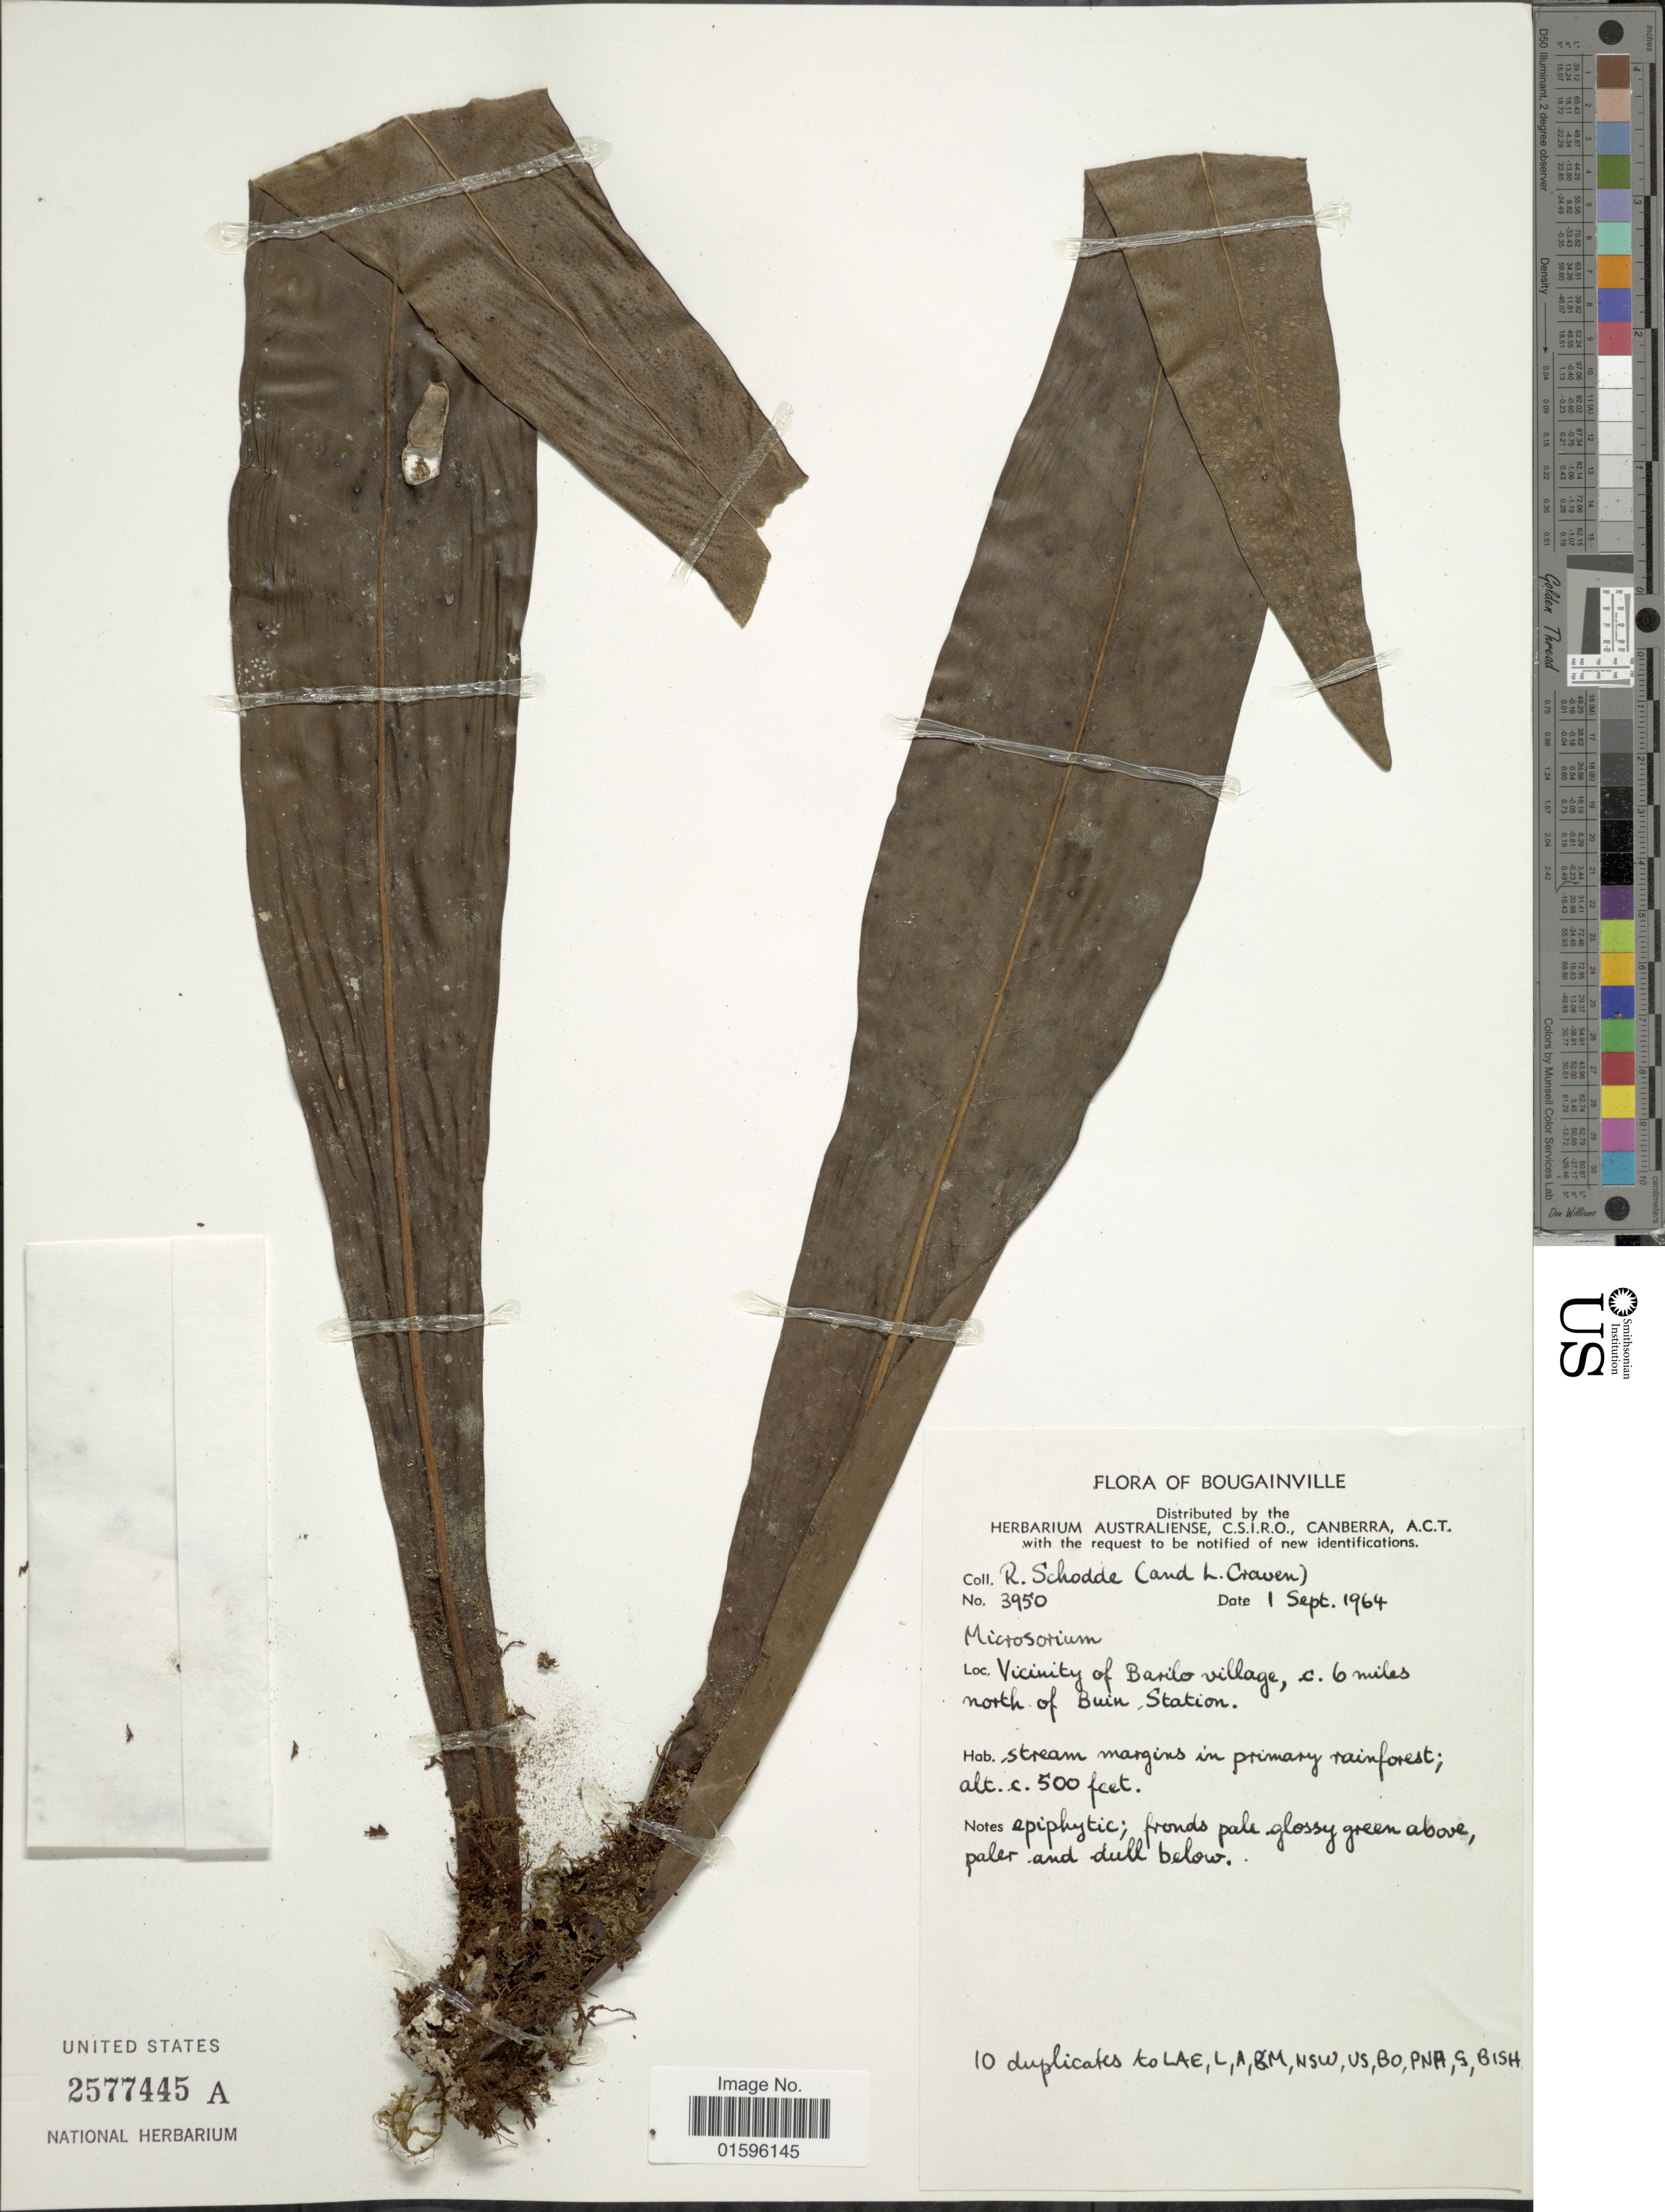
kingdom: Plantae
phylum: Tracheophyta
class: Polypodiopsida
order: Polypodiales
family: Polypodiaceae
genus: Polypodium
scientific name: Polypodium sp.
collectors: R. Schodde & L. A. Craven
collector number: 3950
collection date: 1964-09-01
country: Papua New Guinea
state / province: Bougainville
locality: Bougainville, Vicinity of Barilo village, c. 6 miles north of Buin Station [interpreted]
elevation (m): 152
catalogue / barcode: US 2577445A